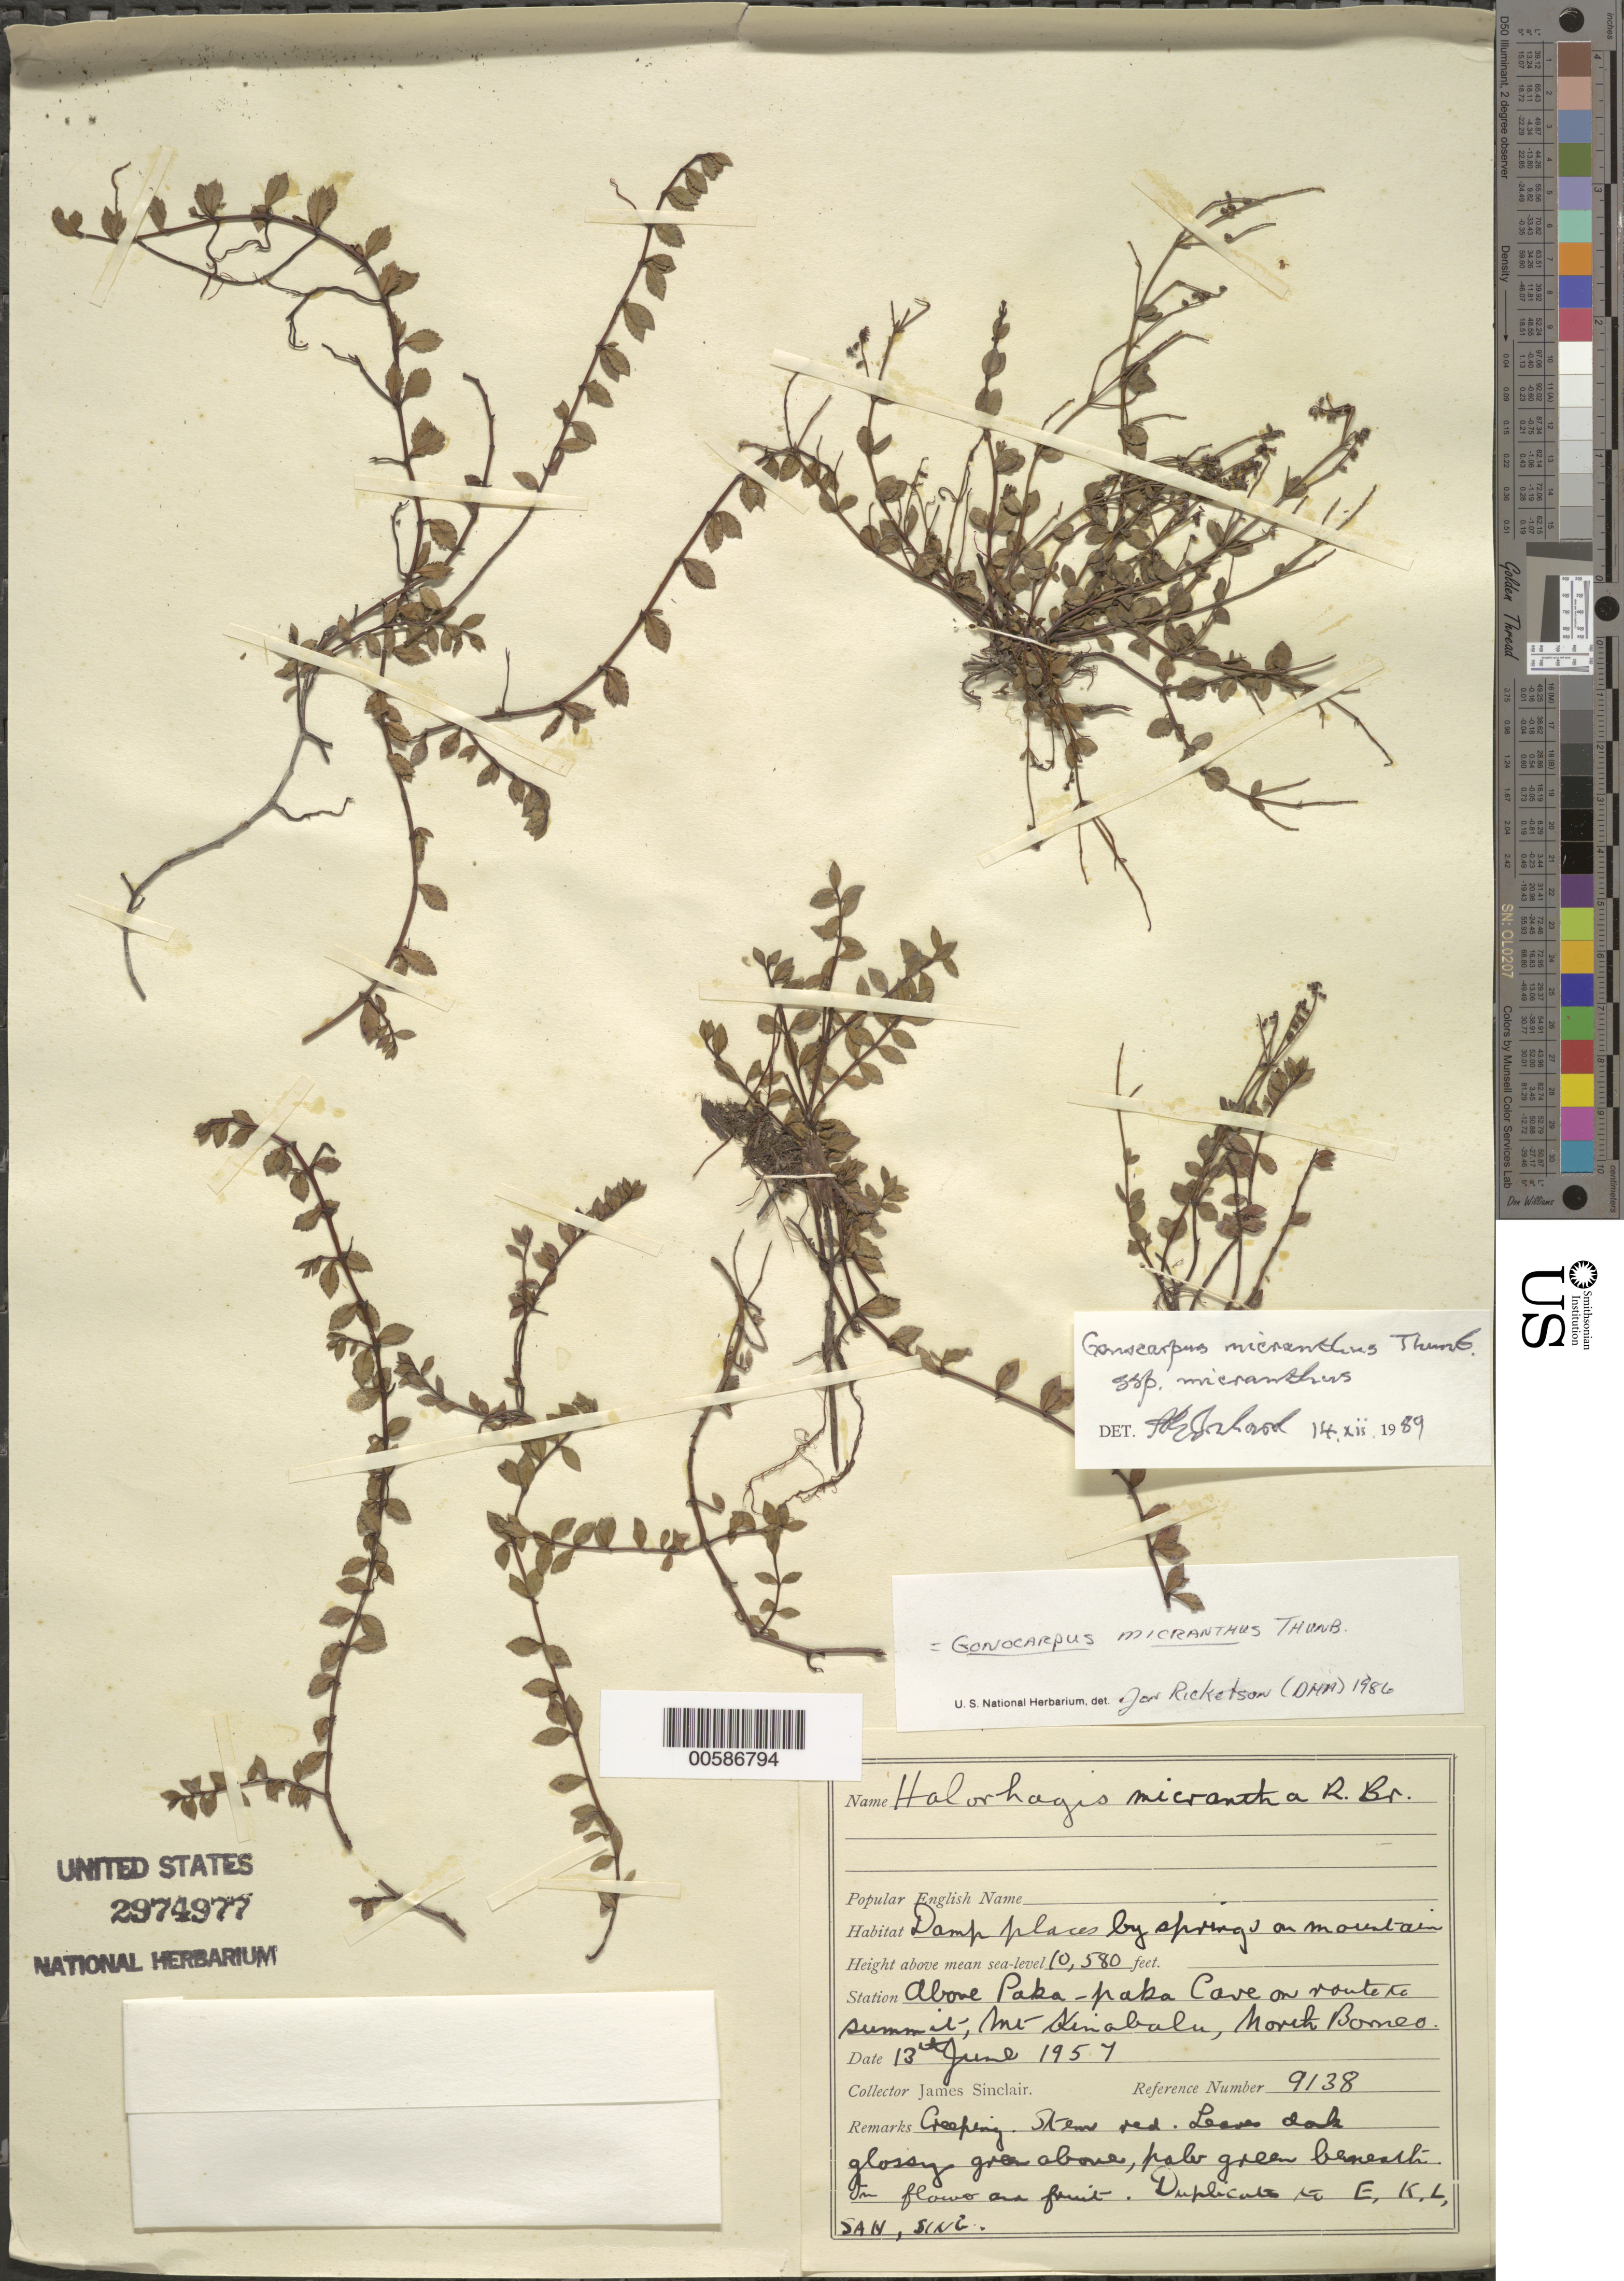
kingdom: Plantae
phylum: Tracheophyta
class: Magnoliopsida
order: Saxifragales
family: Haloragaceae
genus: Gonocarpus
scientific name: Gonocarpus micranthus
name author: Thunb.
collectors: J. Sinclair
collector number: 9138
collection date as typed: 13 Jun 1957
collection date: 1957-06-13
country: Malaysia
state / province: Sabah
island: Borneo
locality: Paka-paka Cave, Mt. Kinawbalu, North Borneo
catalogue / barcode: US 2974977